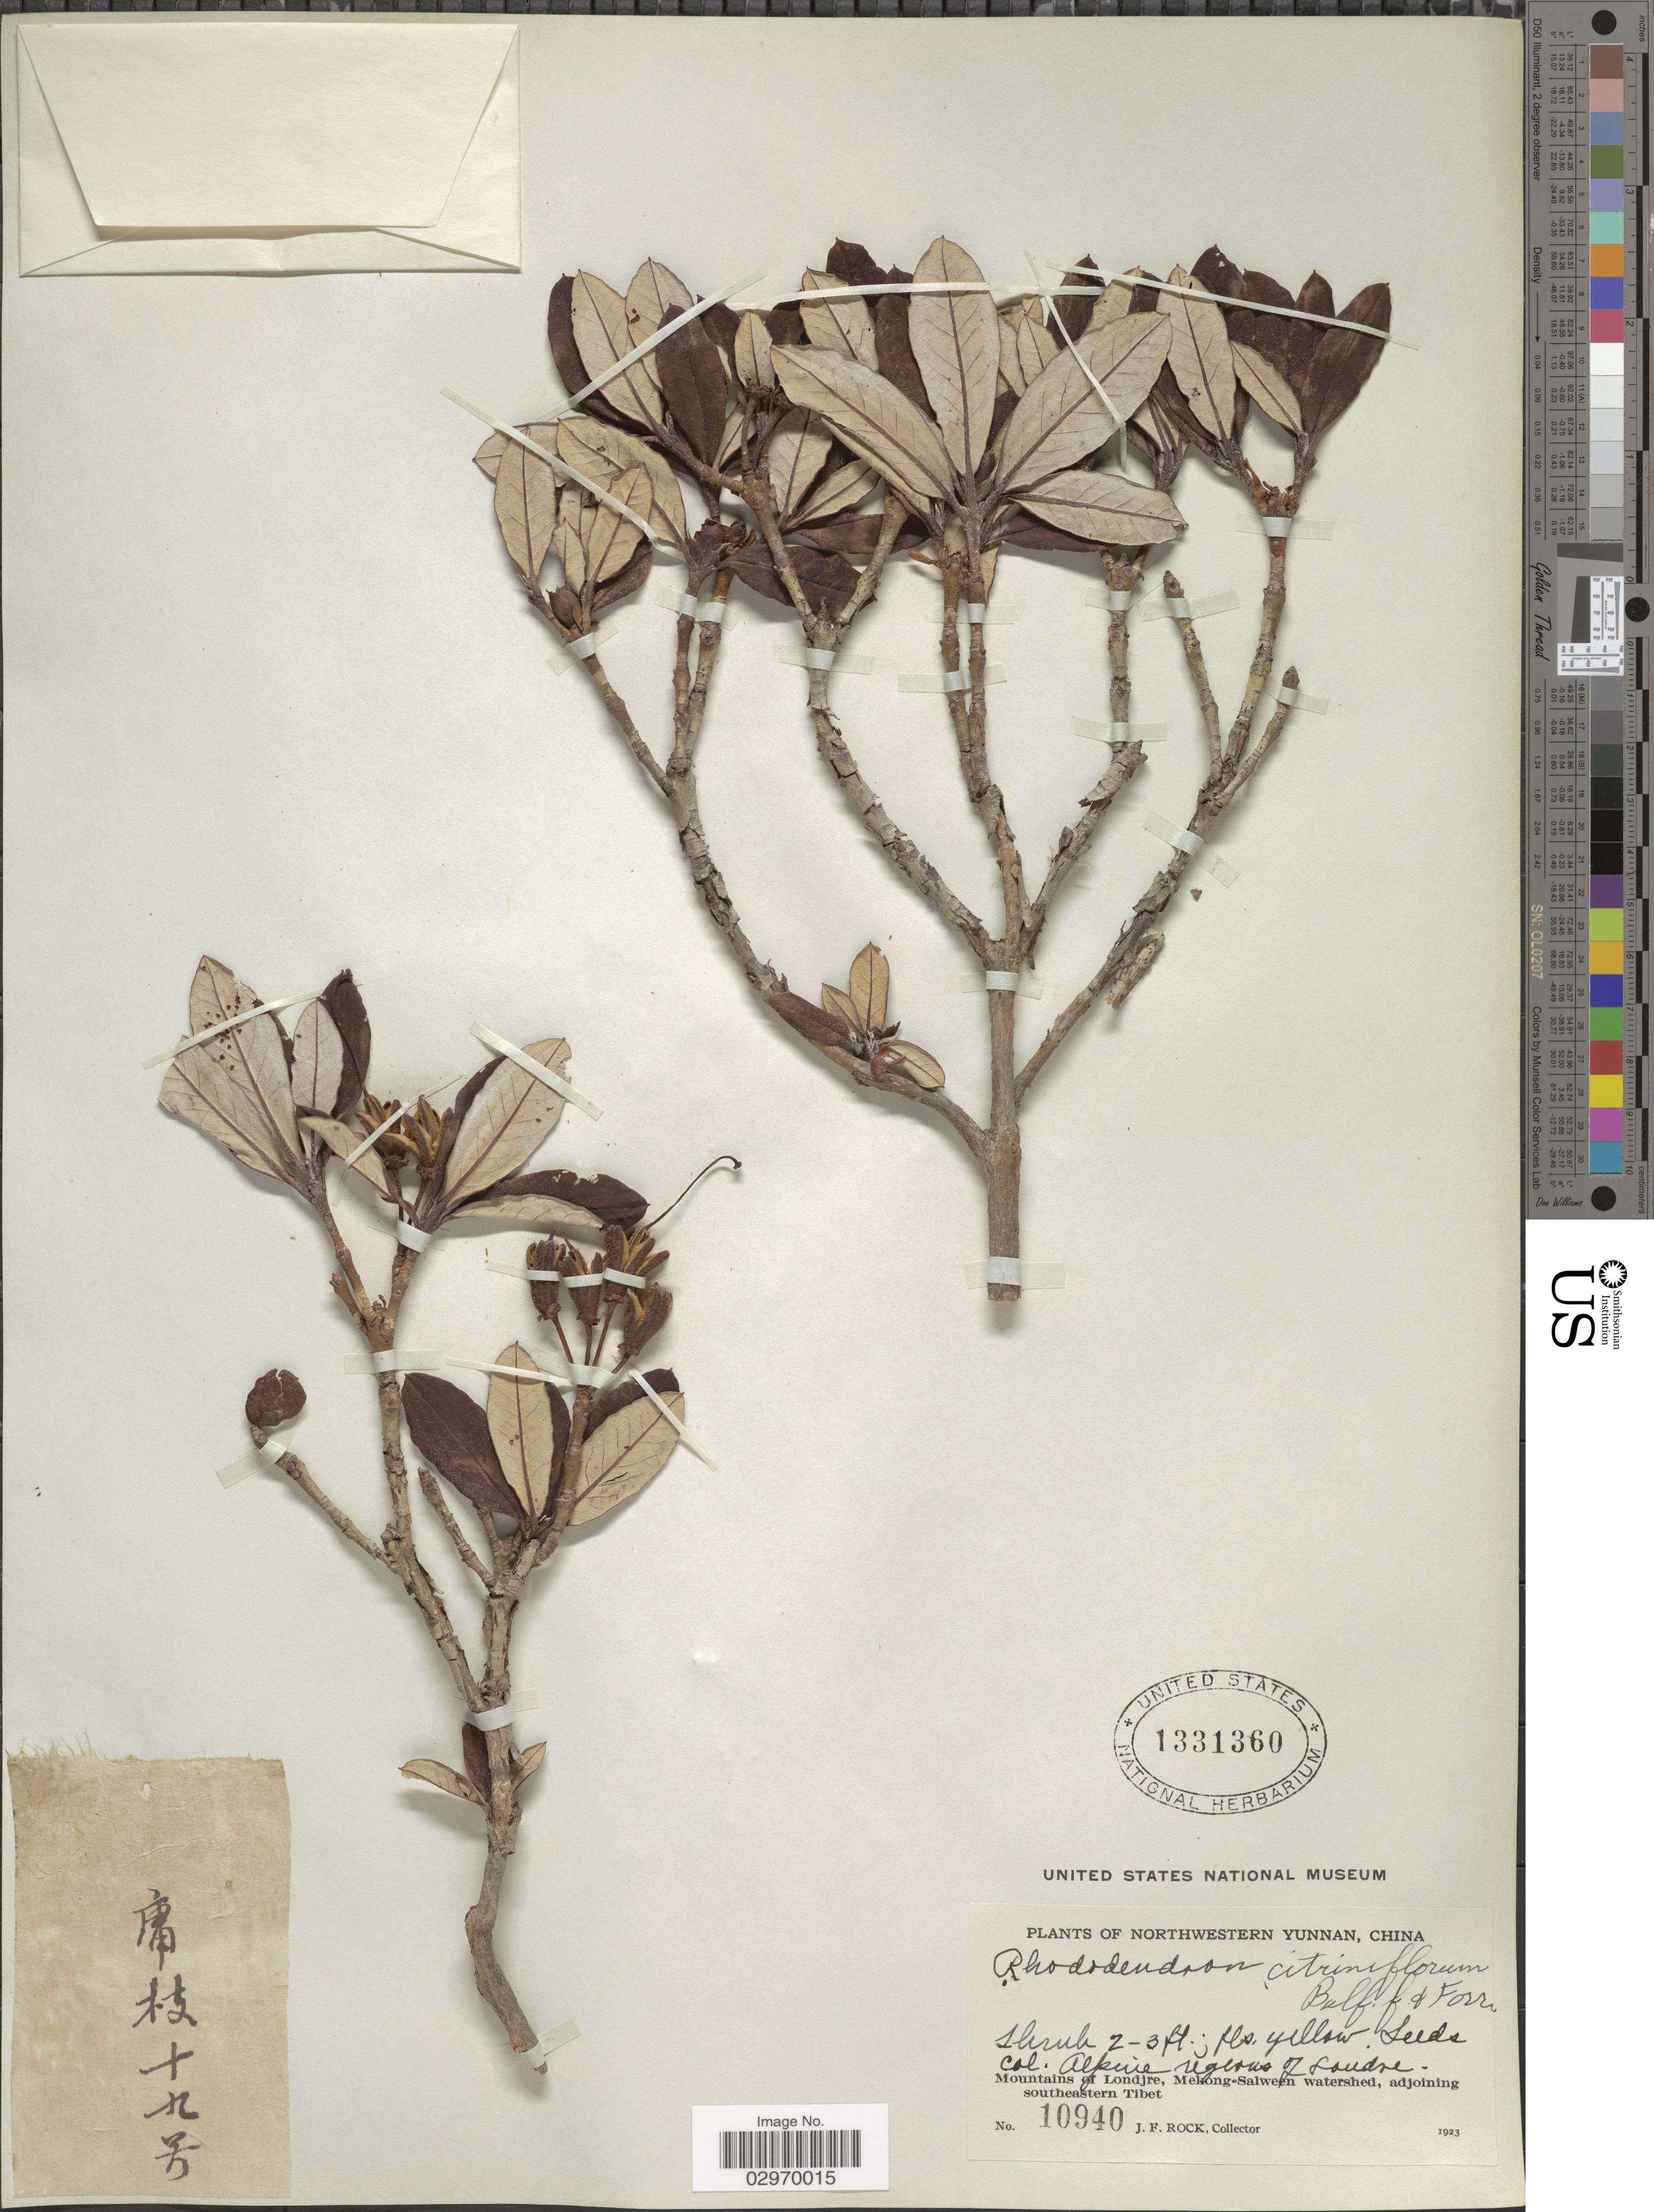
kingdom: Plantae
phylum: Tracheophyta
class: Magnoliopsida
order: Ericales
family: Ericaceae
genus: Rhododendron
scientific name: Rhododendron citriniflorum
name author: Balf. f. & Forrest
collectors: J. Rock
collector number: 10940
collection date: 1923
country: China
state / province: Yunnan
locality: Northwestern Yunnan, Alpine regions of Londre, Mountains of Londjre, Mekong-Salween watershed, adjoining southeastern Tibet.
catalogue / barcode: US 1331360